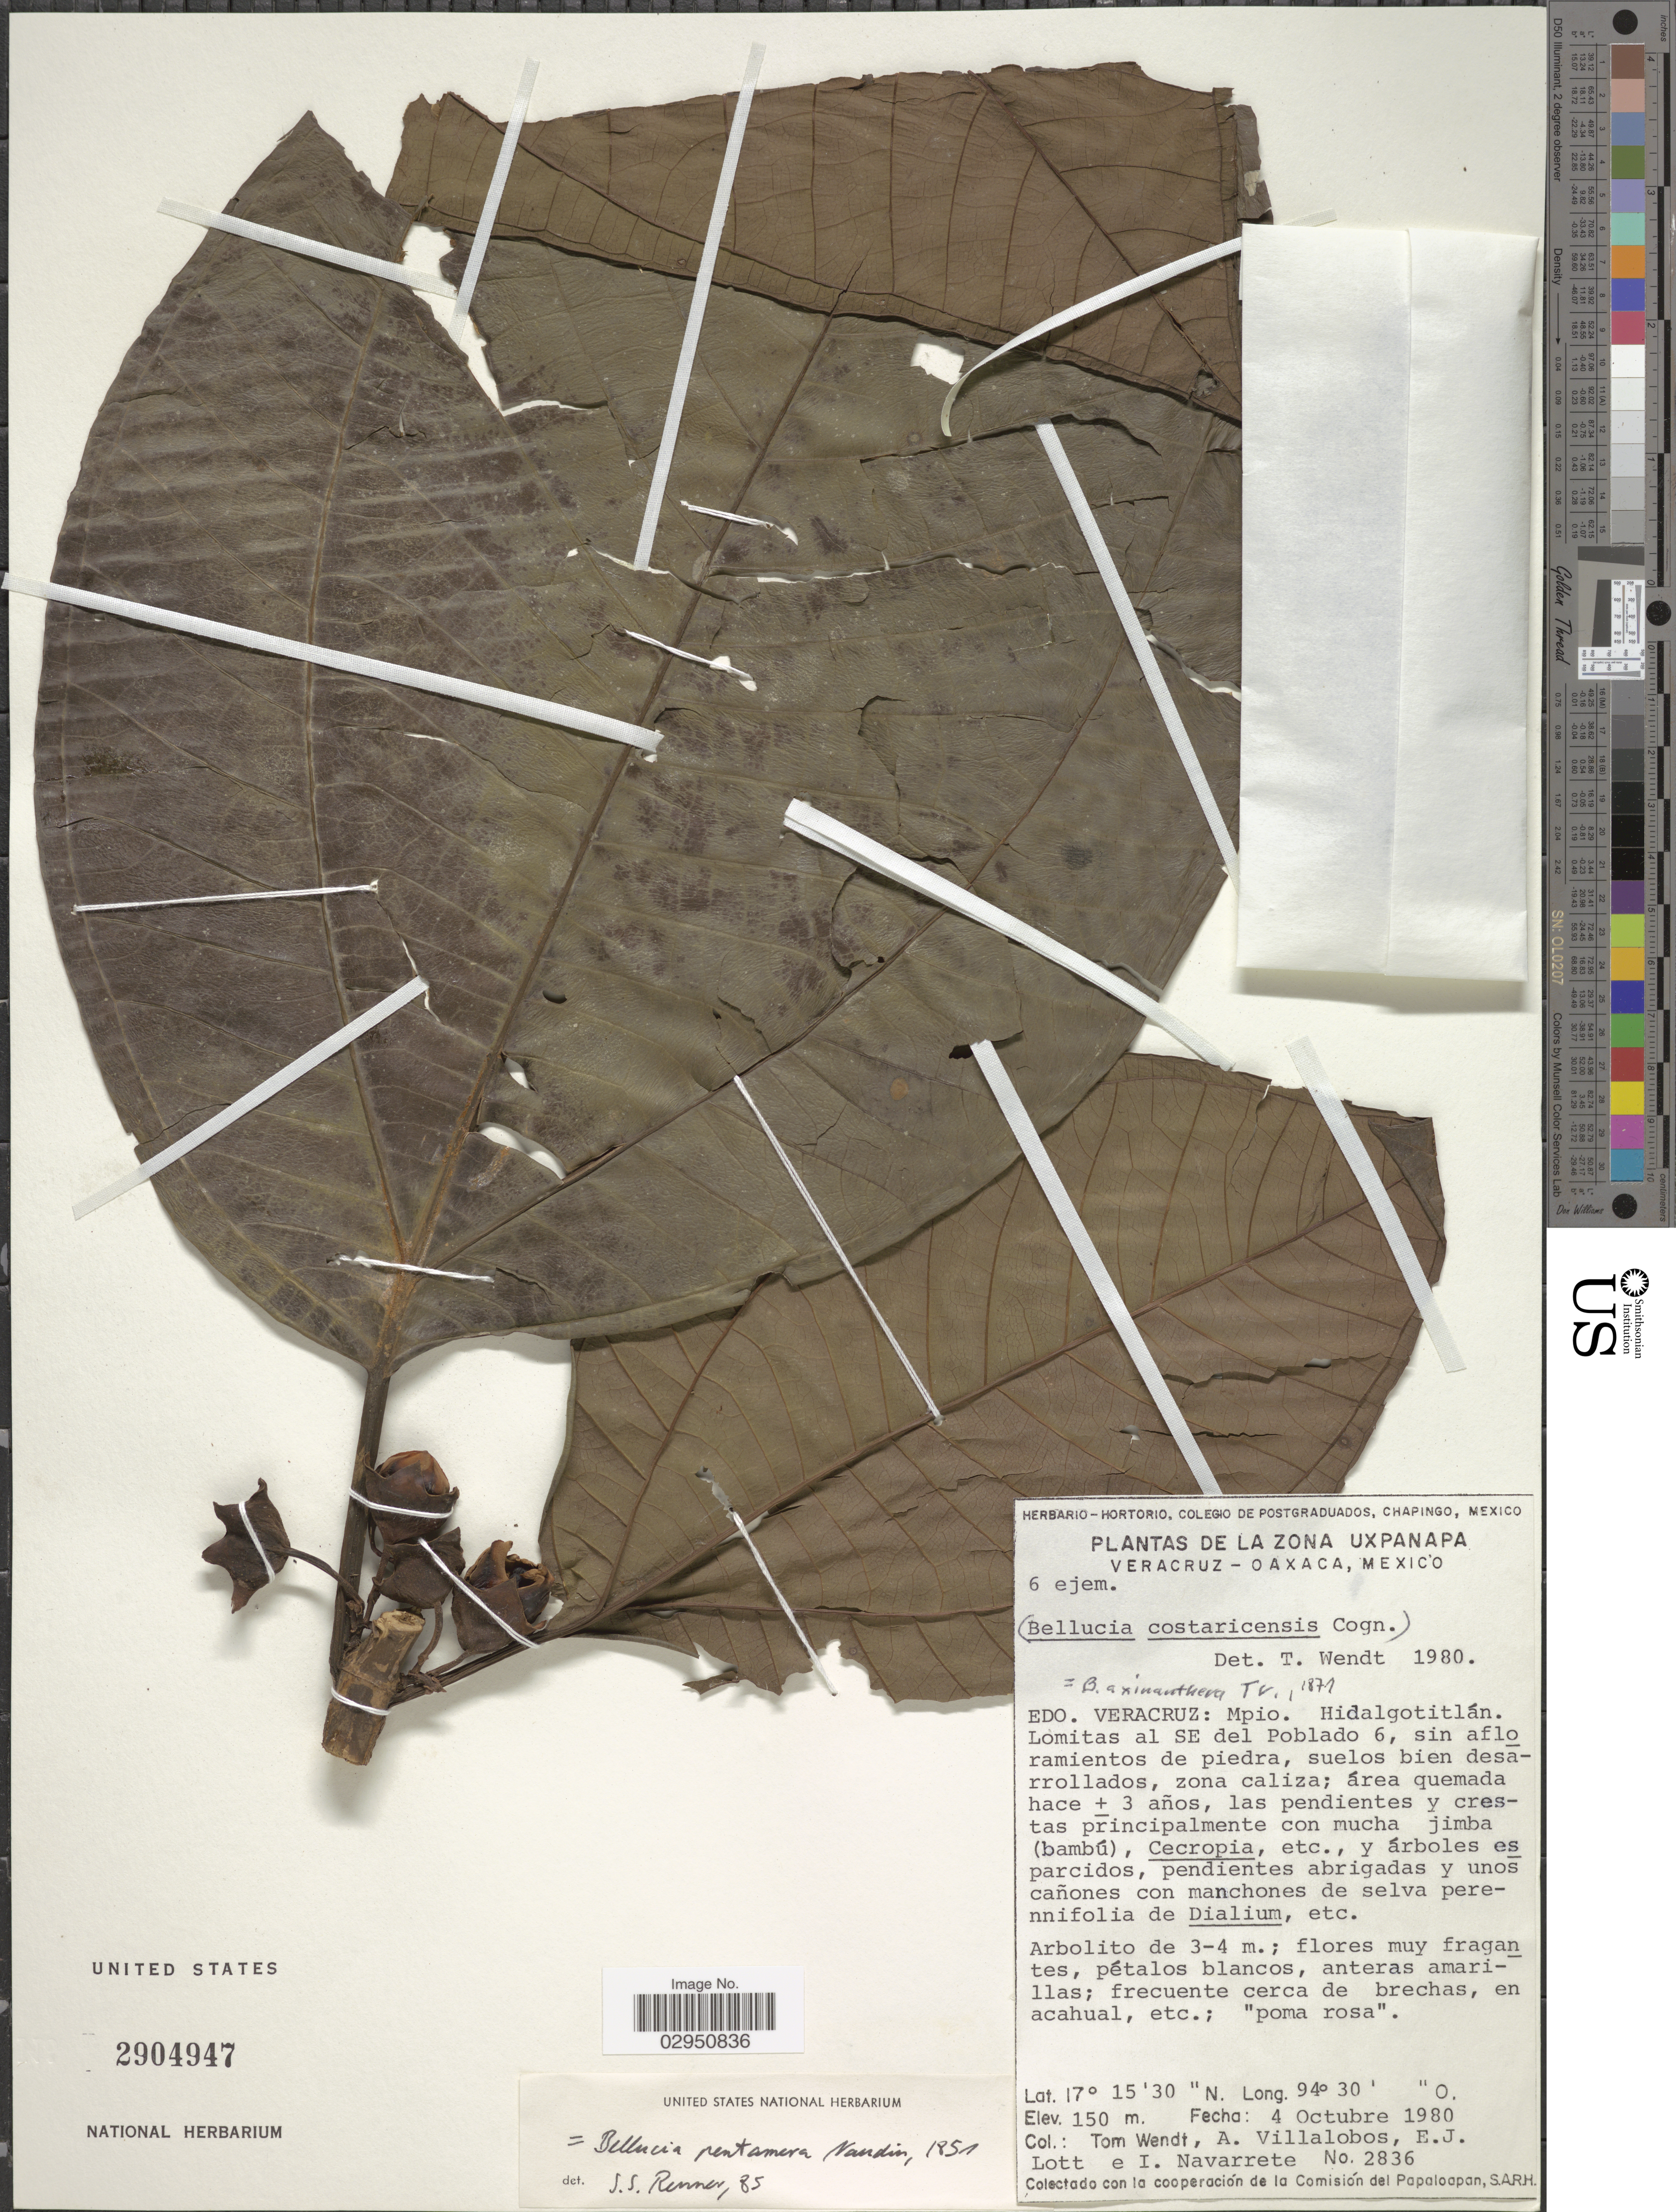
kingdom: Plantae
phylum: Tracheophyta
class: Magnoliopsida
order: Myrtales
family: Melastomataceae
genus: Bellucia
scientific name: Bellucia pentamera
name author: Naudin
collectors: T. L. Wendt, A. Villalobos, E. Lott & I. Navarrete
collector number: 2836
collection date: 1980-10-04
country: Mexico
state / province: Veracruz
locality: Mpio. Hidalgotitlán. Lomitas al SE del Poblado 6.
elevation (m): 150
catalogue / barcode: US 2904947